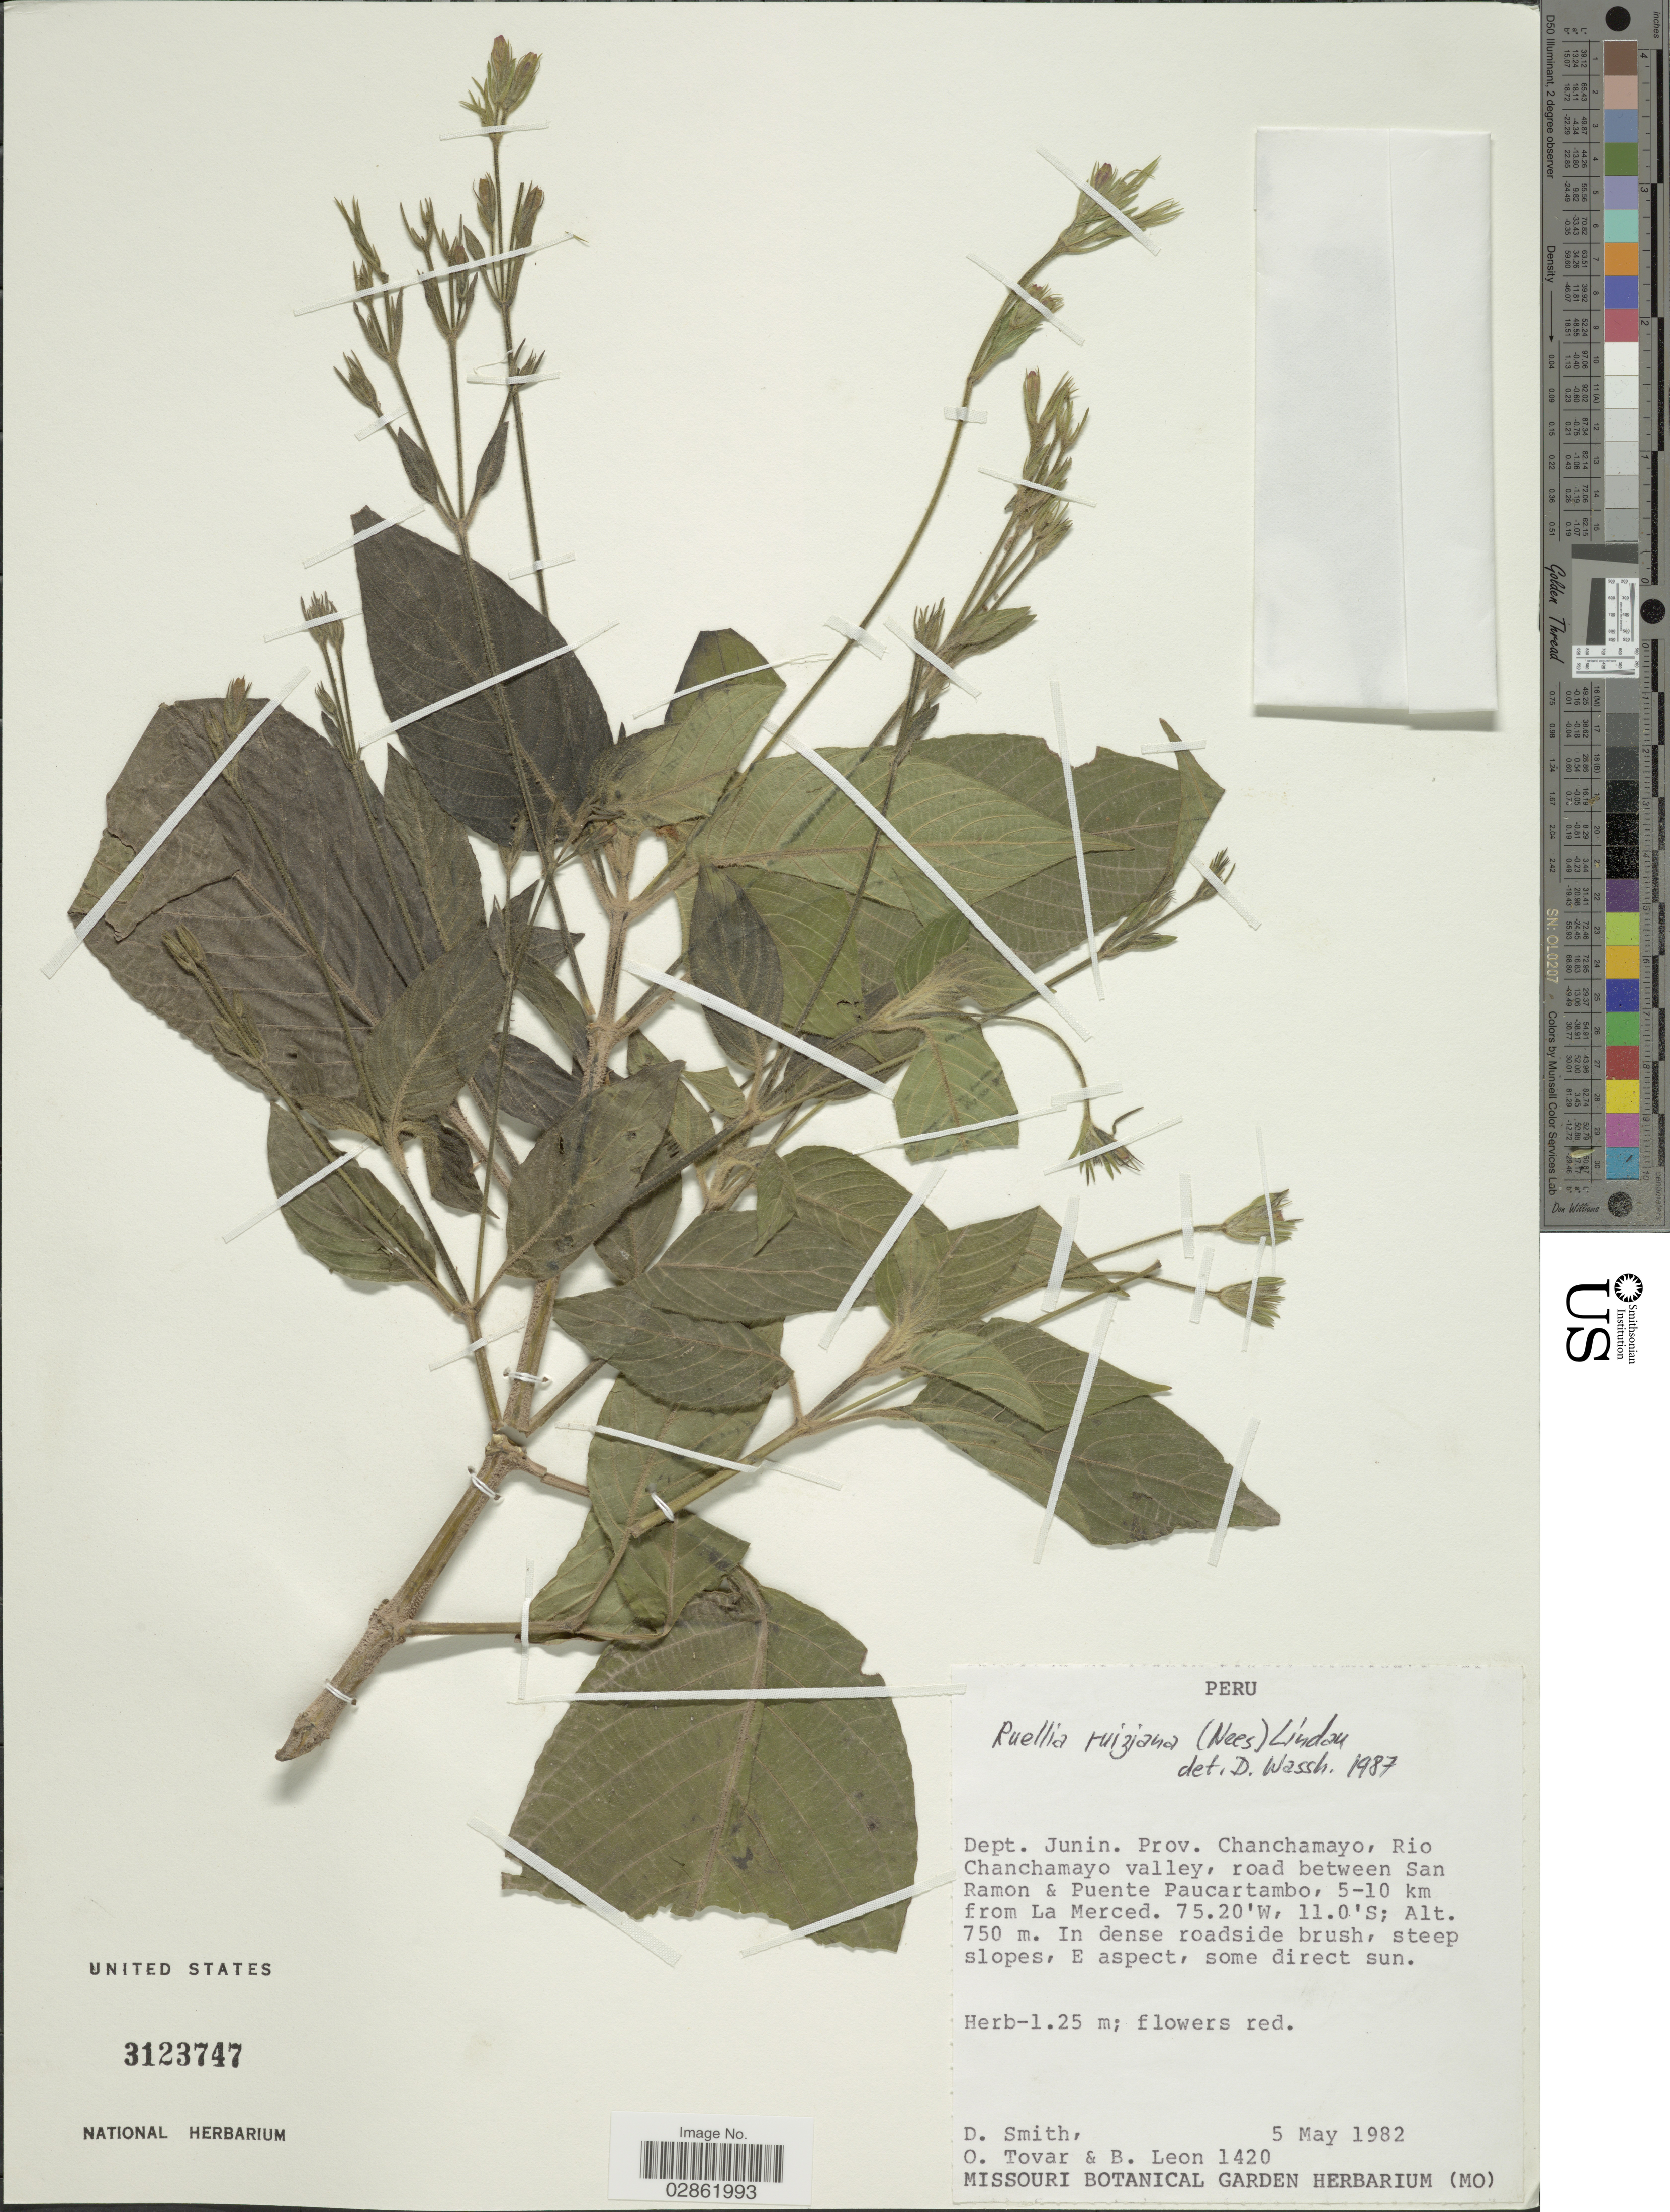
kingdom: Plantae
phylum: Tracheophyta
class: Magnoliopsida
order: Lamiales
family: Acanthaceae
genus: Ruellia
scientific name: Ruellia ruiziana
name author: (Nees) Lindau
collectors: D. Smith, Ó. Tovar & B. León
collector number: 1420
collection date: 1982-05-05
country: Peru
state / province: Junín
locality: Dept. Junin, Prov. Chanchamayo, Rio Chanchamayo valley, road between San Ramon & Puente Paucartambo, 5-10 km from La Merced.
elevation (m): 750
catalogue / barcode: US 3123747